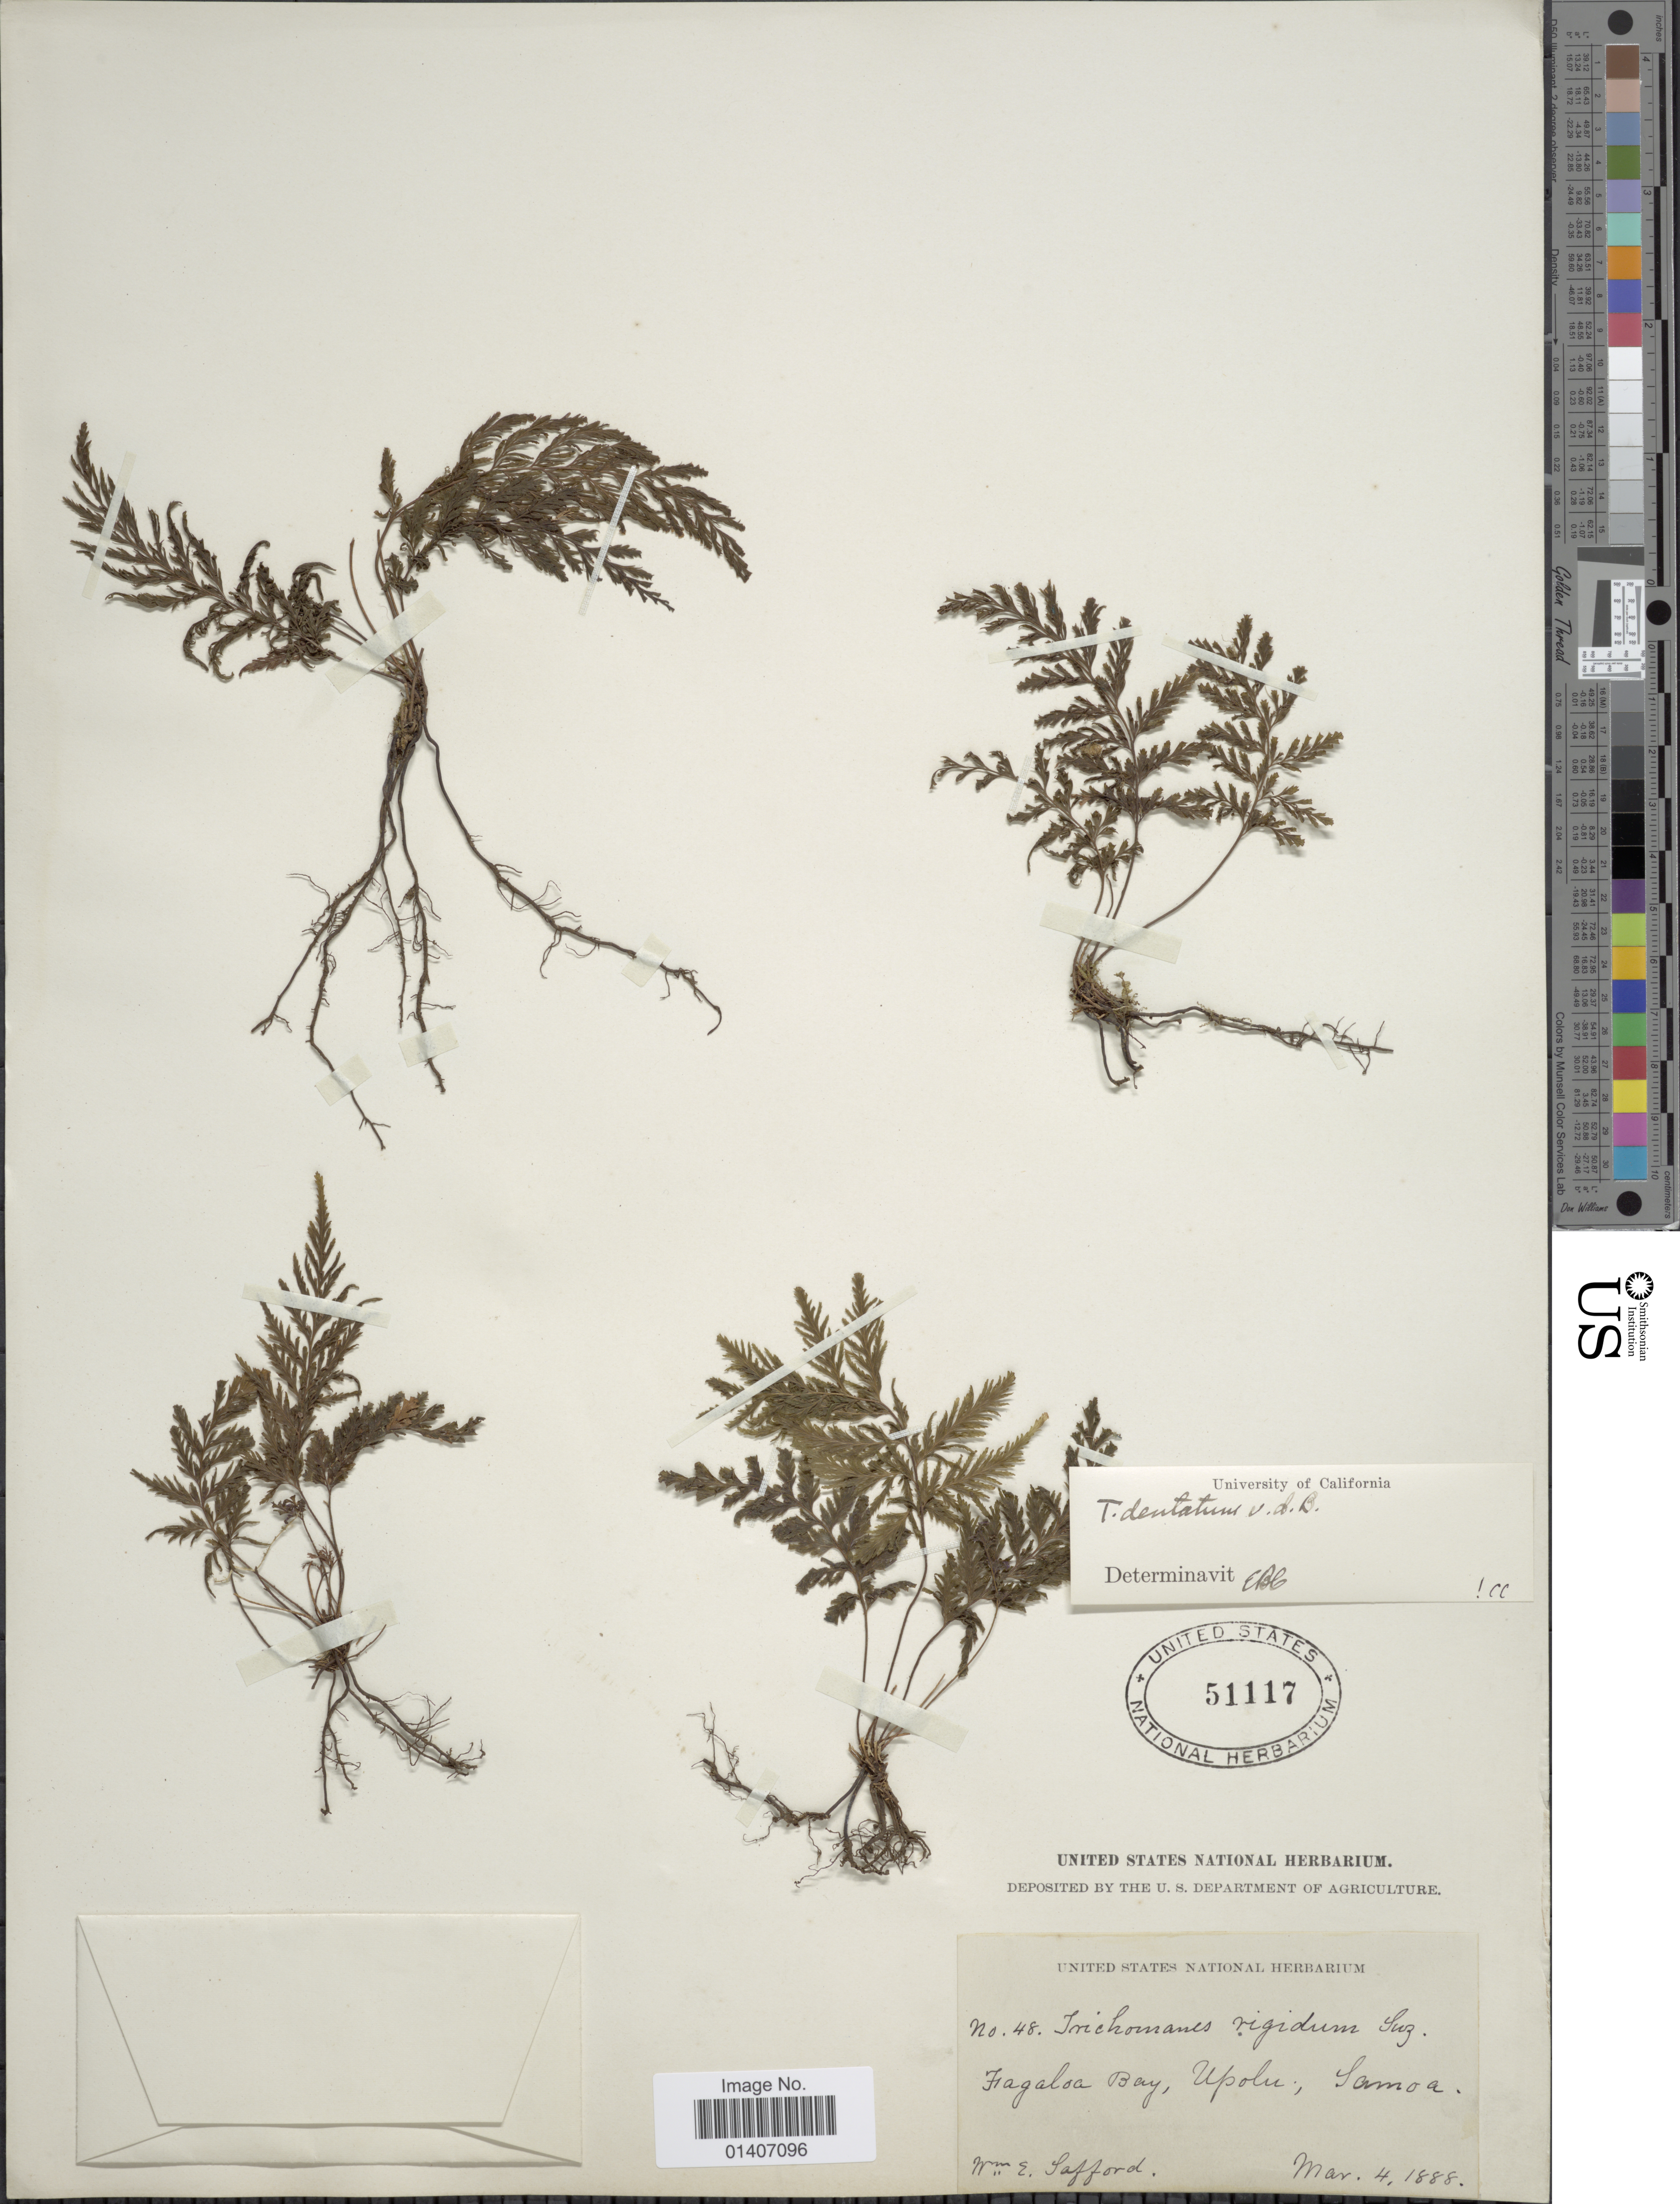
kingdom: Plantae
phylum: Tracheophyta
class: Polypodiopsida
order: Hymenophyllales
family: Hymenophyllaceae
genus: Abrodictyum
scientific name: Abrodictyum dentatum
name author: (Bosch) Ebihara & K. Iwats.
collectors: W. E. Safford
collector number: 48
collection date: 1888-03-04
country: Samoa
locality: Fragaloa Bay, Upolu, Samoa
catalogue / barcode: US 51117